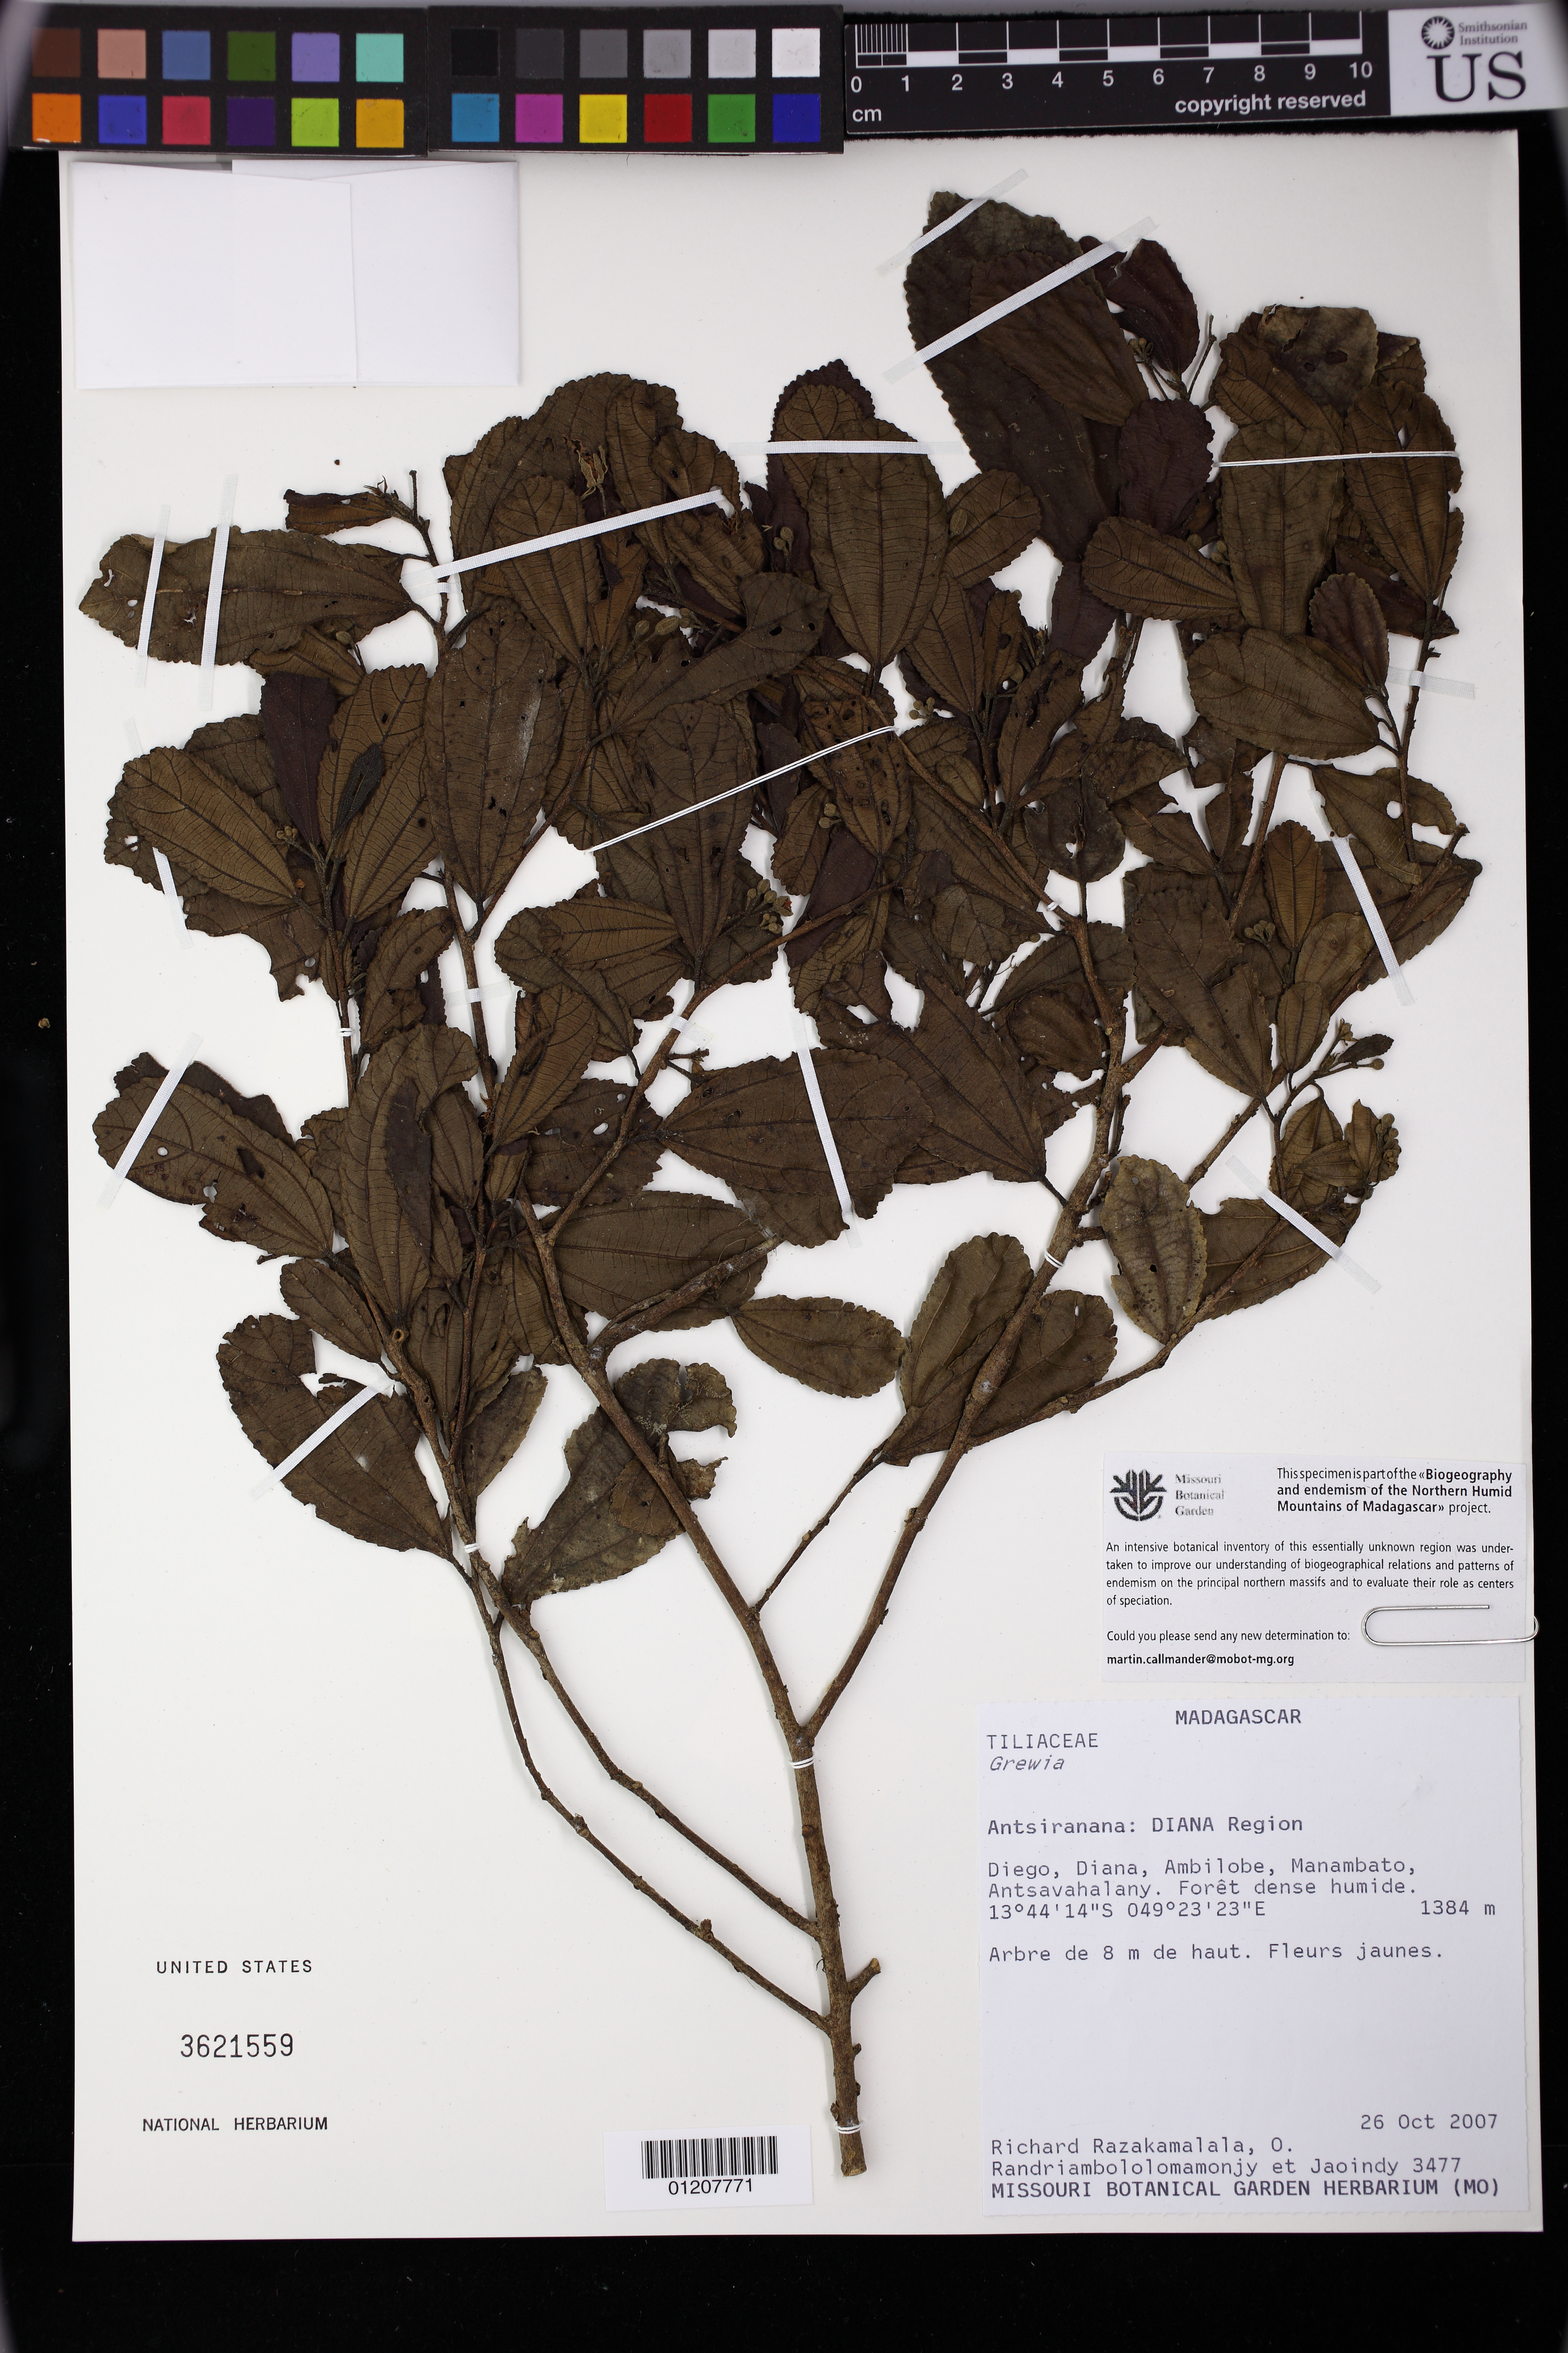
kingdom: Plantae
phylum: Tracheophyta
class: Magnoliopsida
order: Malvales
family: Malvaceae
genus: Grewia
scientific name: Grewia sp.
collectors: R. Razakamalala, O. Randriambololomamonjy & Jaoindy, --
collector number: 3477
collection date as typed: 26 Oct 2007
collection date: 2007-10-26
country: Madagascar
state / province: Diana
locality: Antsiranana: Diana Region. Diego, Diana, Ambilobe, Manambato, Antsavahalany.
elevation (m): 1384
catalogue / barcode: US 3621559